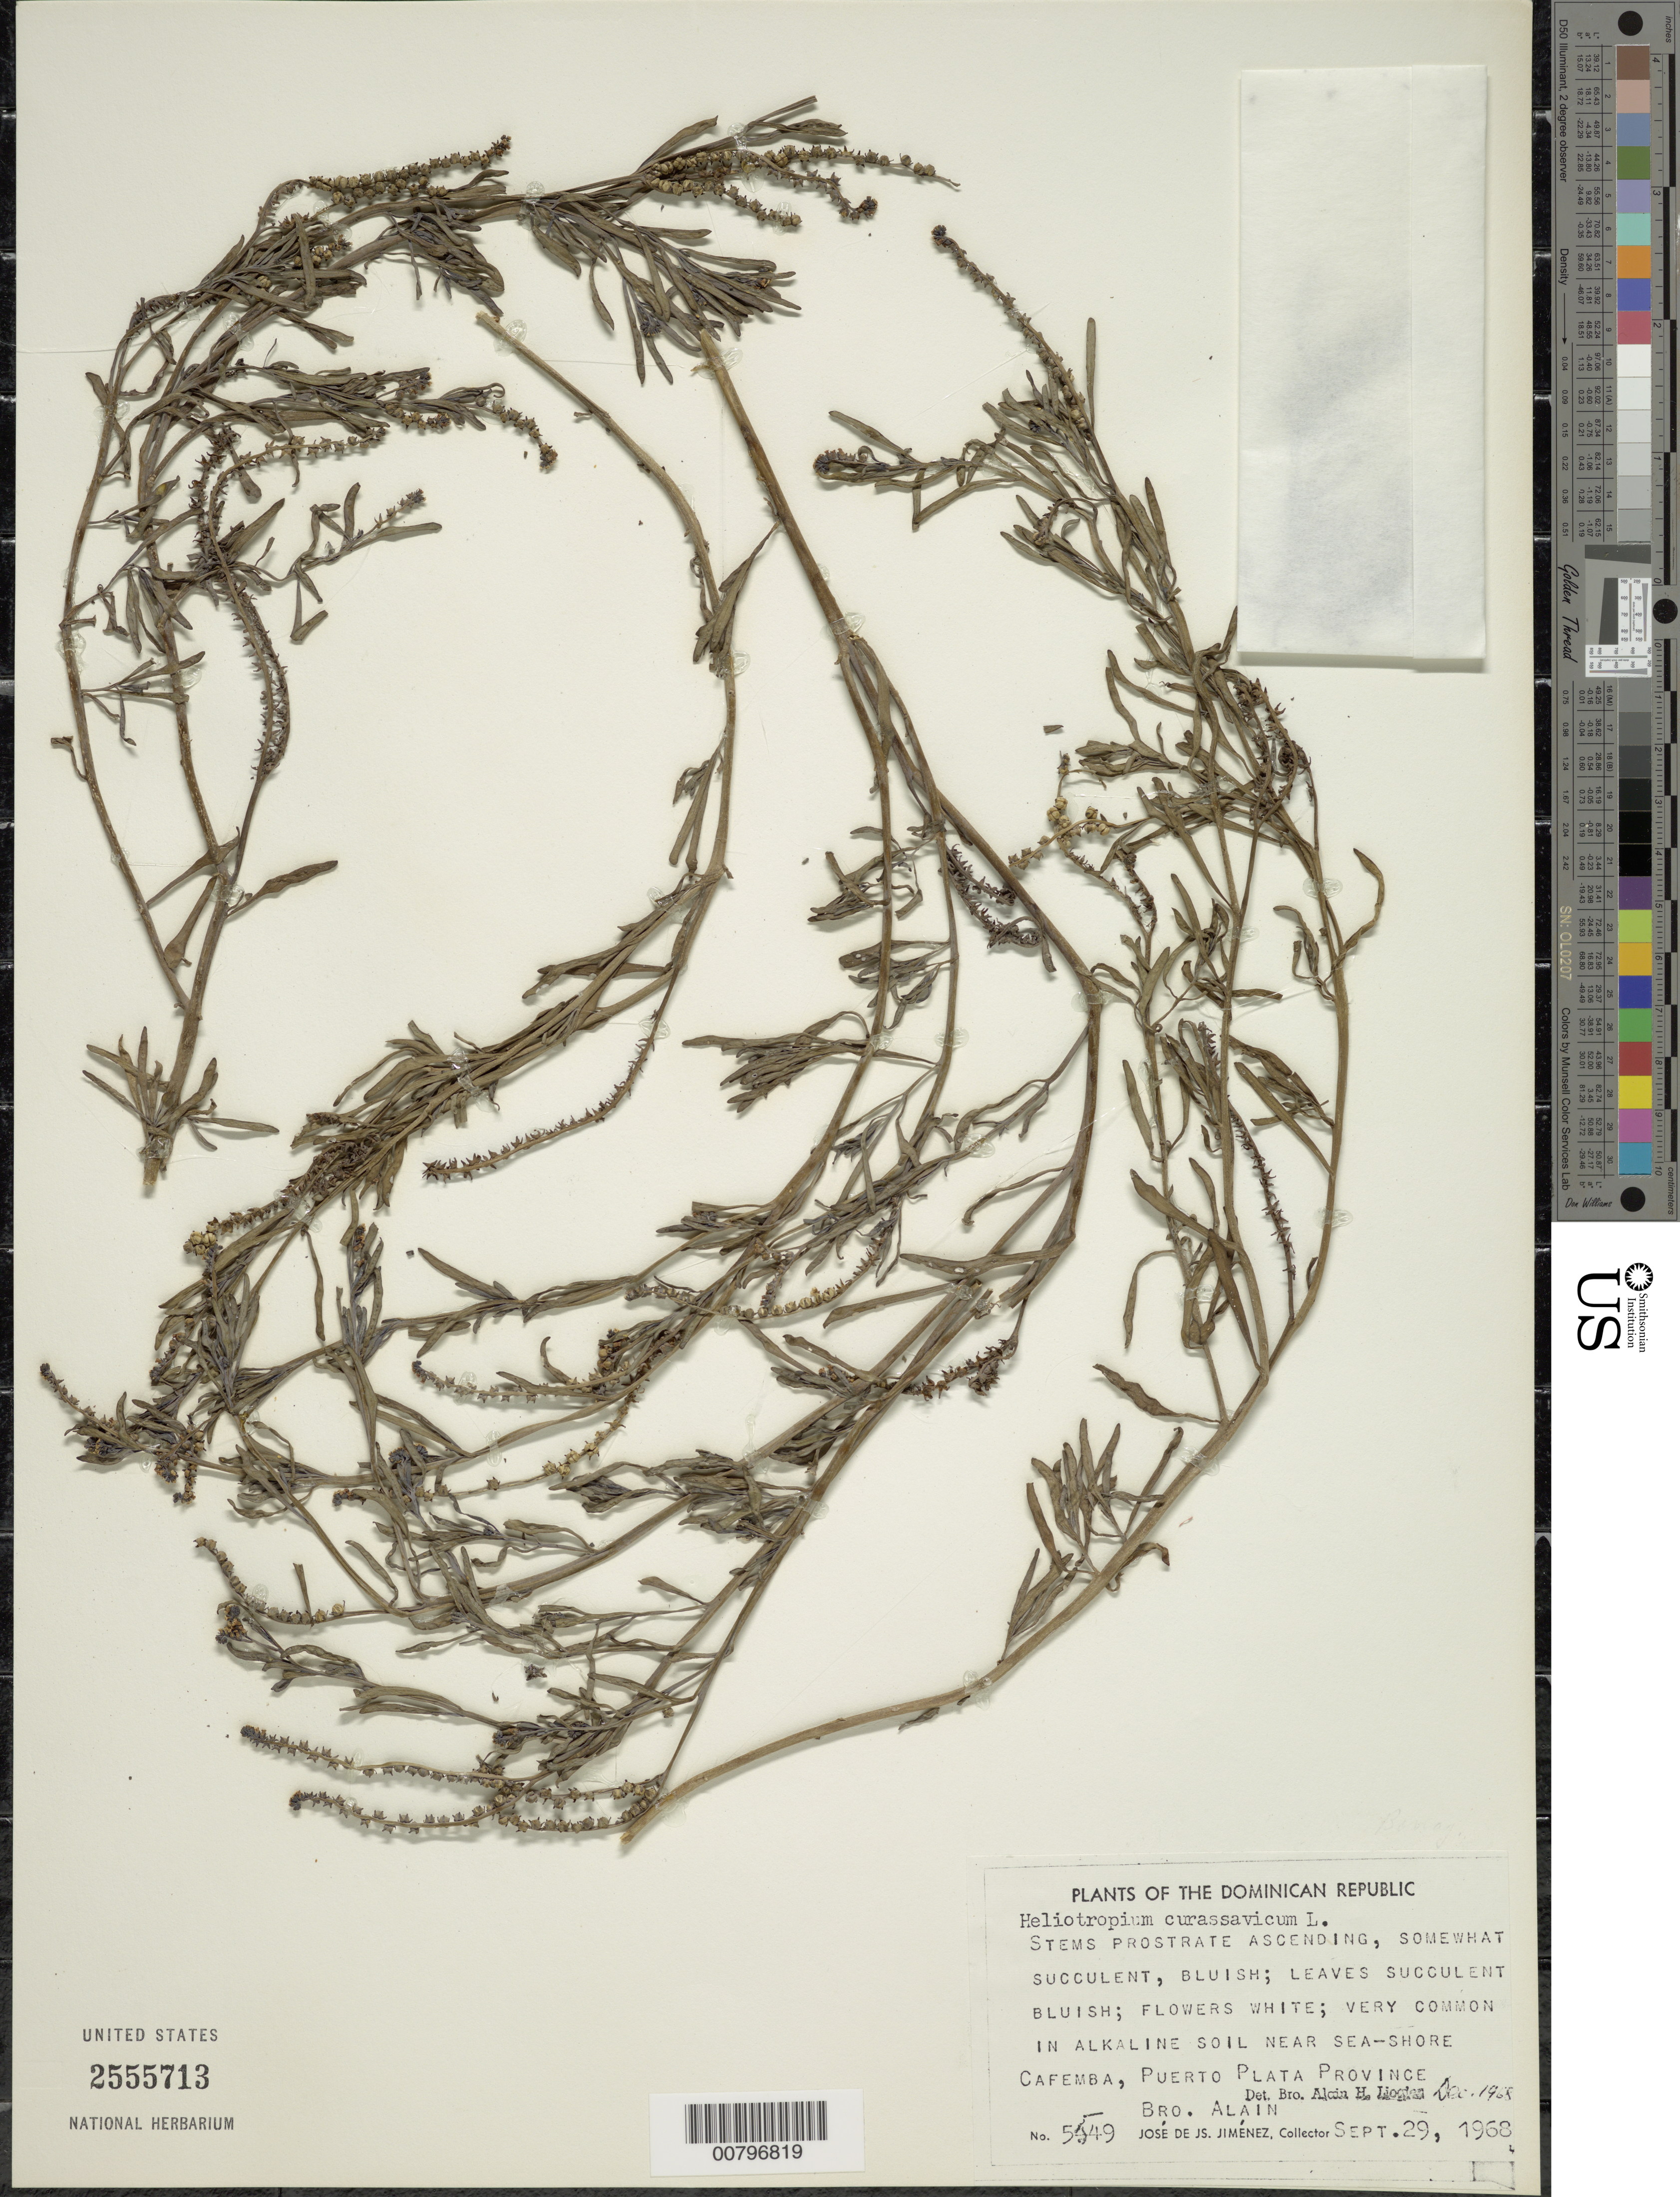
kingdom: Plantae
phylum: Tracheophyta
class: Magnoliopsida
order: Boraginales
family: Heliotropiaceae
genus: Heliotropium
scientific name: Heliotropium curassavicum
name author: L.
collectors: J. J. Jiménez Almonte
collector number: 5549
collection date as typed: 29 Sep 1968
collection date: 1968-09-29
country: Dominican Republic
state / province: Puerto Plata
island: Hispaniola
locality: Near seashore Cafemba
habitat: Alkaline soil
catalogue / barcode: US 2555713